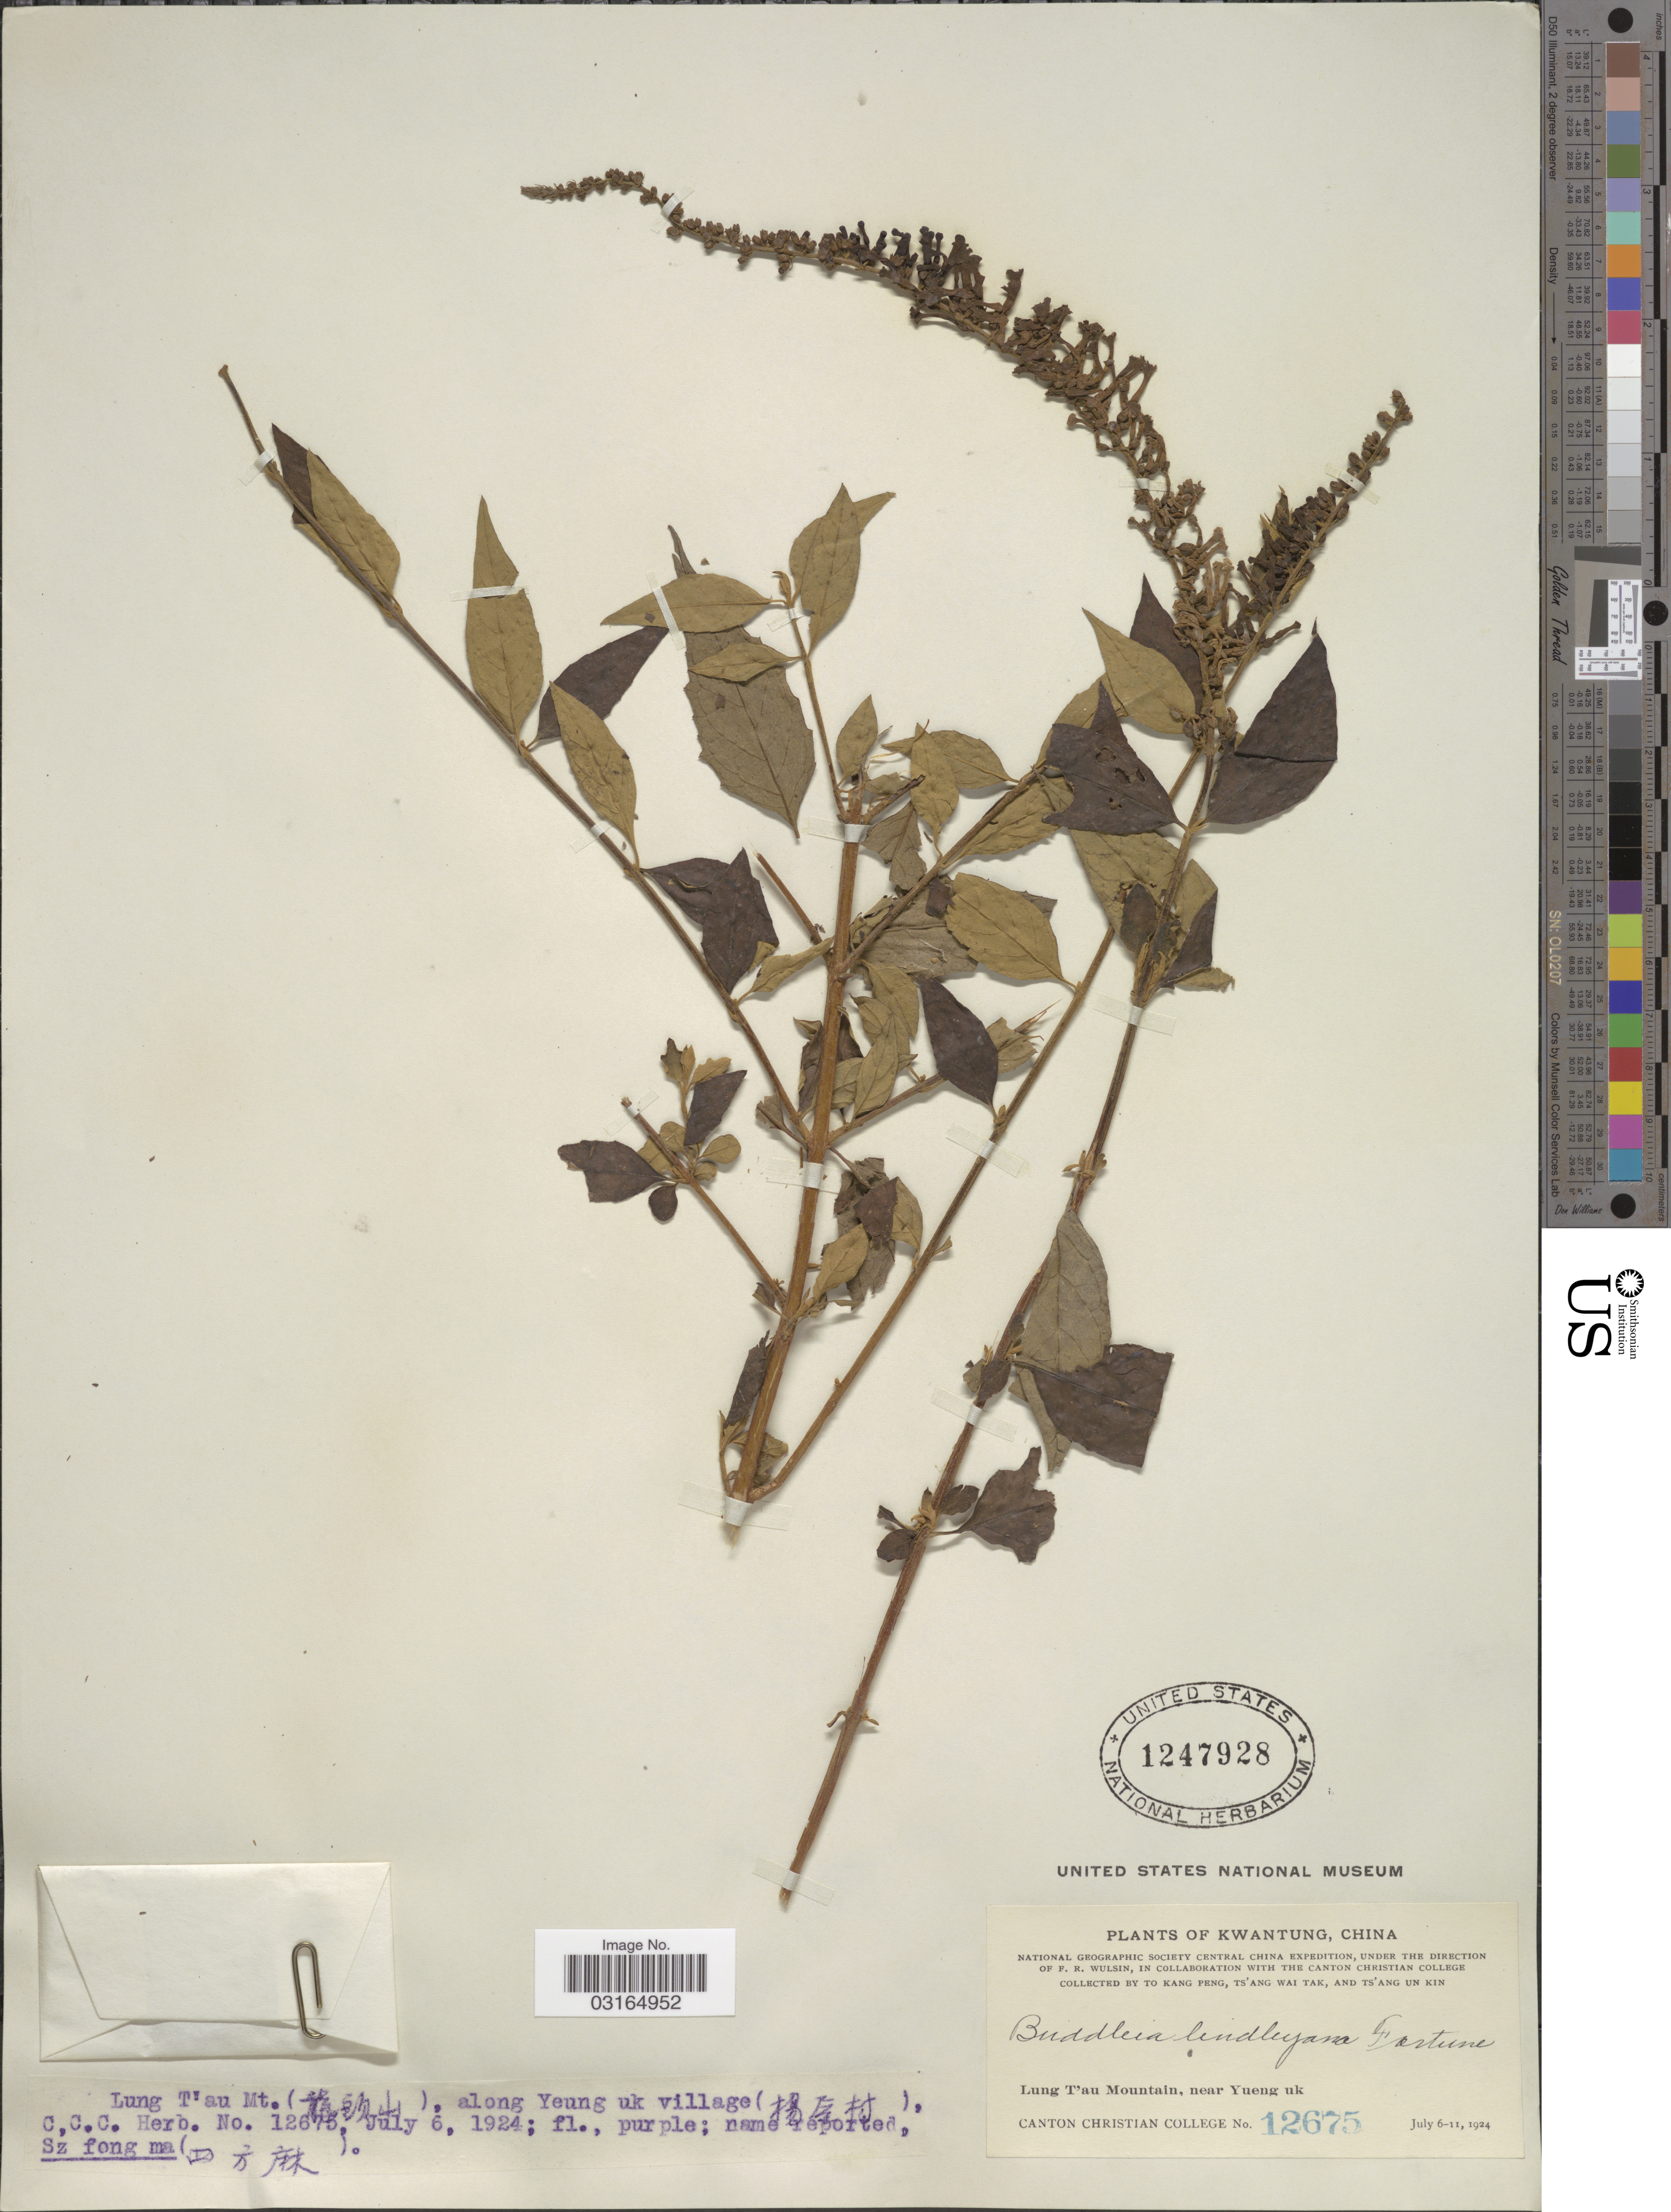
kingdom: Plantae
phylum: Tracheophyta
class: Magnoliopsida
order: Lamiales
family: Scrophulariaceae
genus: Buddleja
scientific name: Buddleja lindleyana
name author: Fortune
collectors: T. K. Peng, W. T. Tsang & Ts' Ang Un Kin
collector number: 12675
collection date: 1924-07-06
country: China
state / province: Guangdong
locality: Kwangtung. Lung T'au Mt. (X), along Yeung uk village (X).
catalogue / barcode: US 1247928